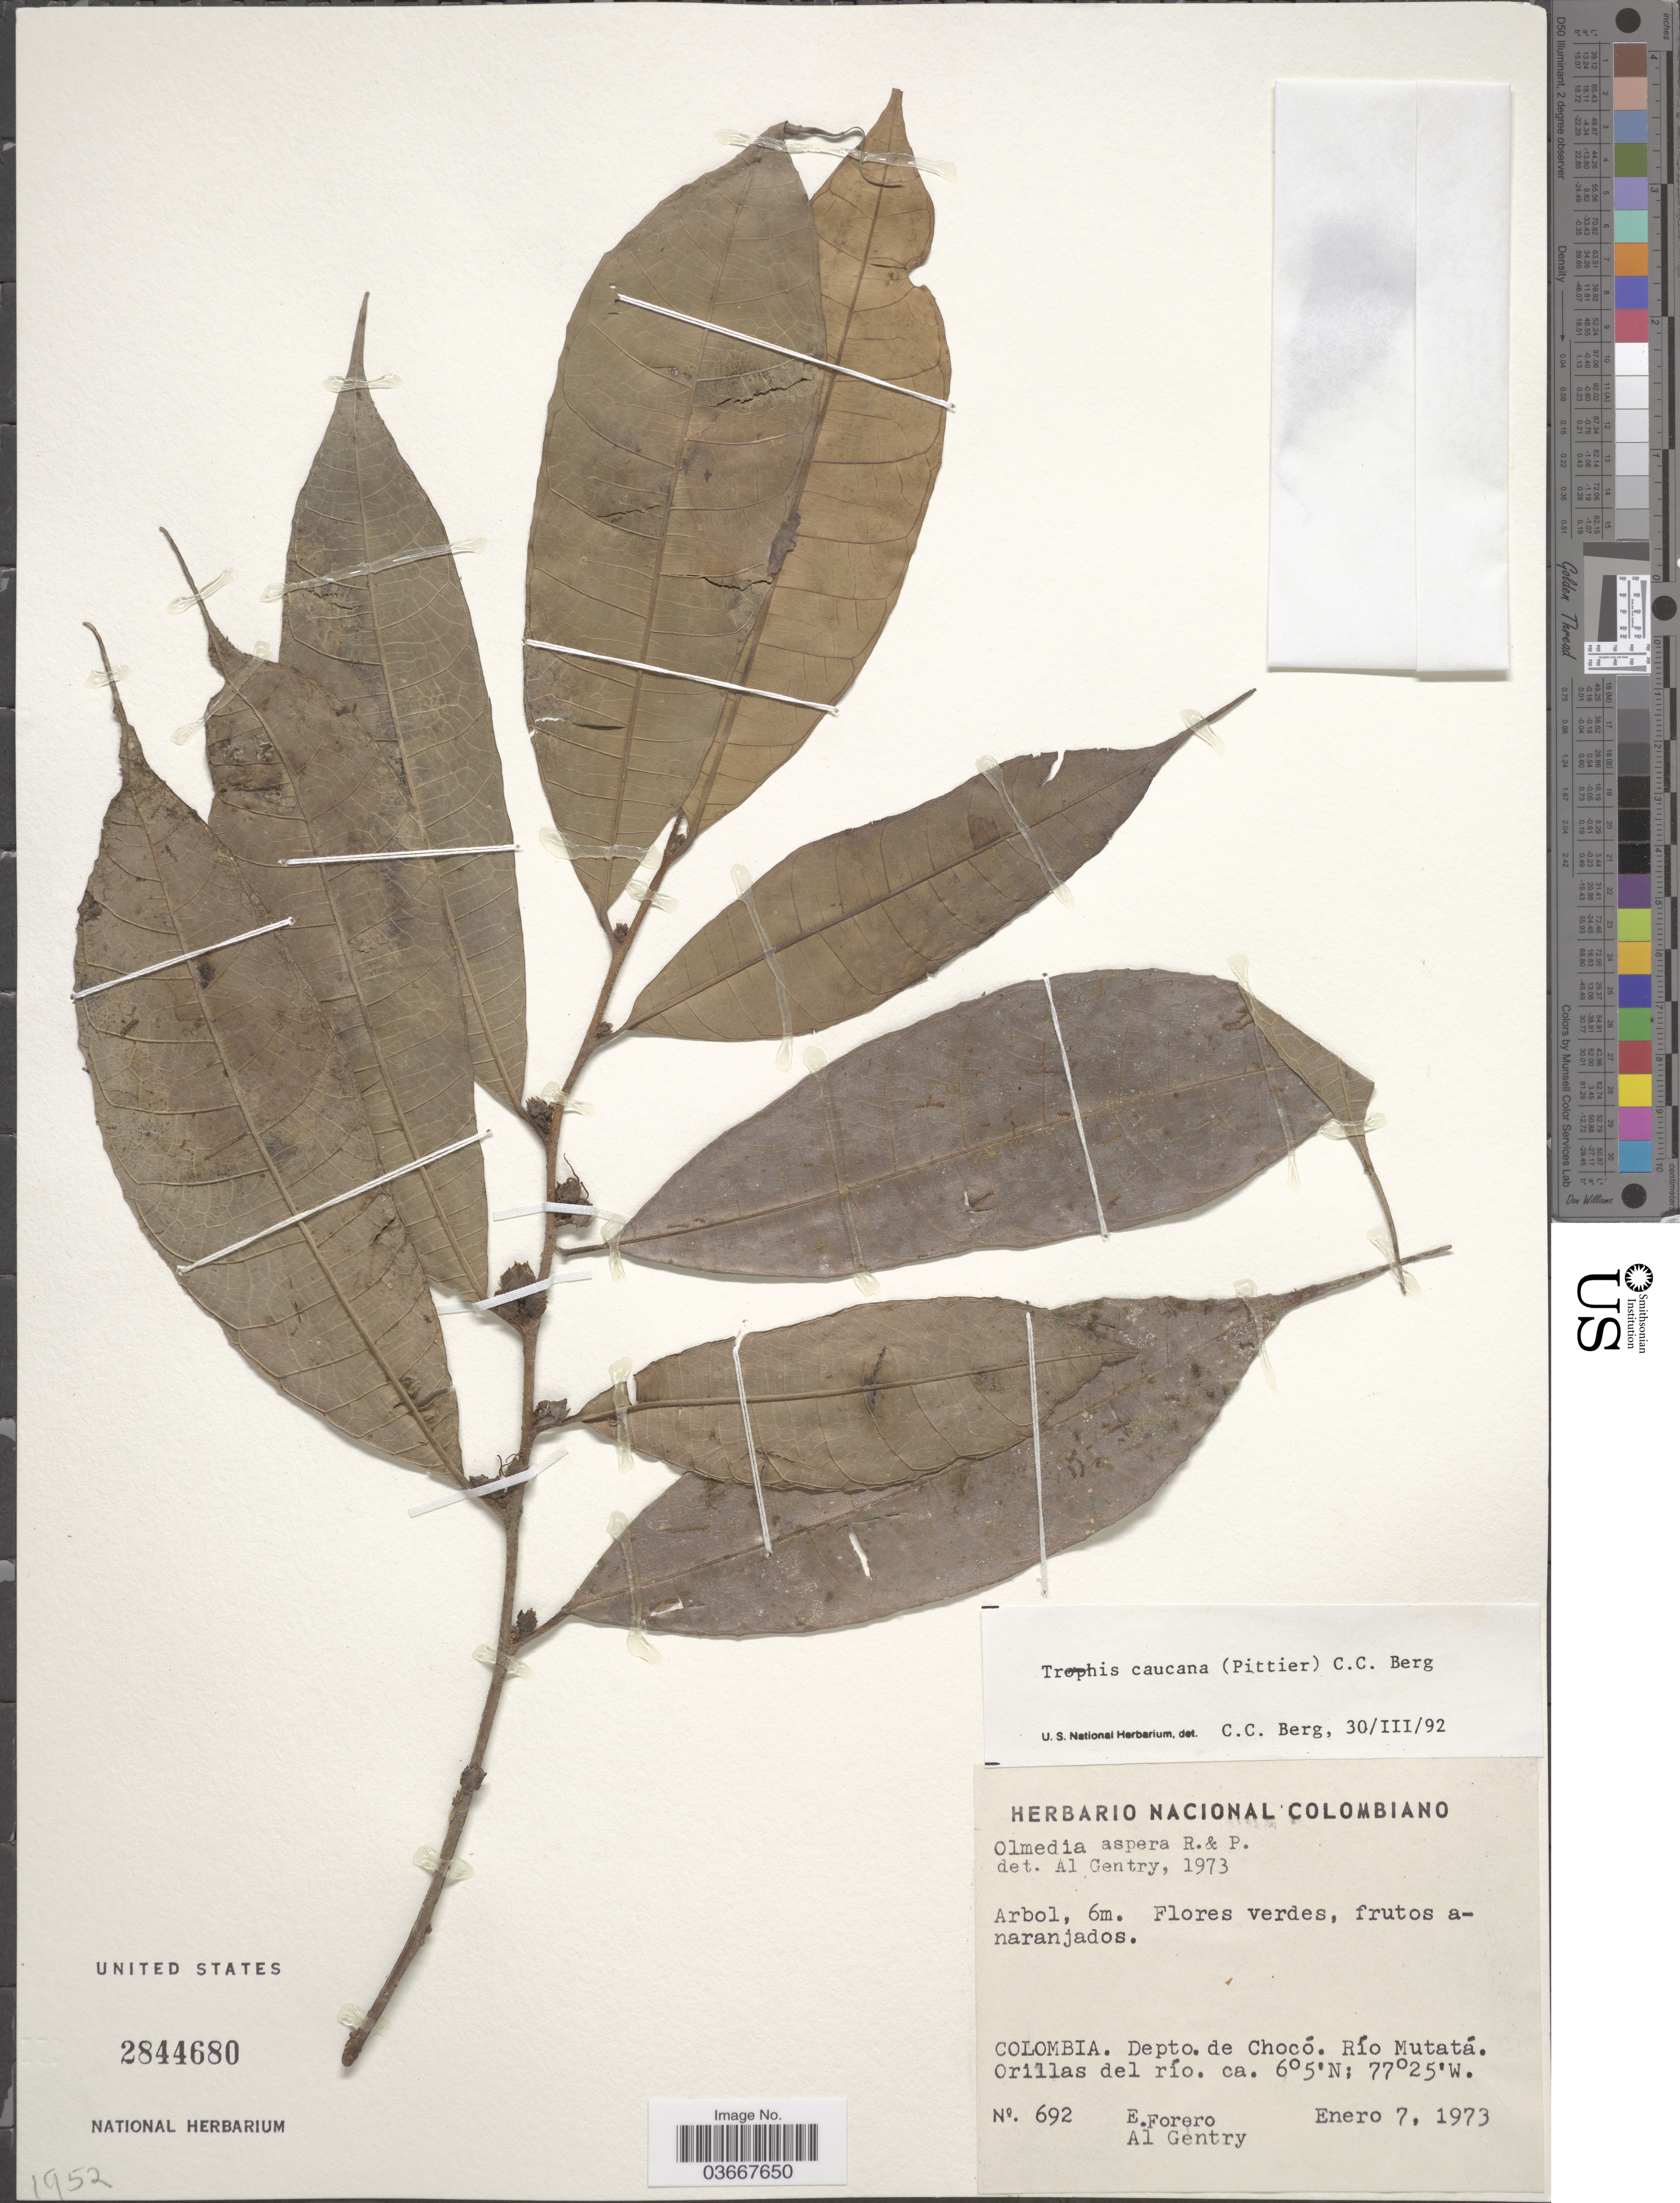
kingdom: Plantae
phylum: Tracheophyta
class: Magnoliopsida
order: Rosales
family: Moraceae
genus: Olmedia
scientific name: Olmedia aspera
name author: Ruiz & Pav.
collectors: E. Forero & A. H. Gentry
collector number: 692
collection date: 1973-01-07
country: Colombia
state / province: Chocó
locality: Depto. de Chocó. Río Mutatá. Orillas de río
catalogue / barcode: US 2844680